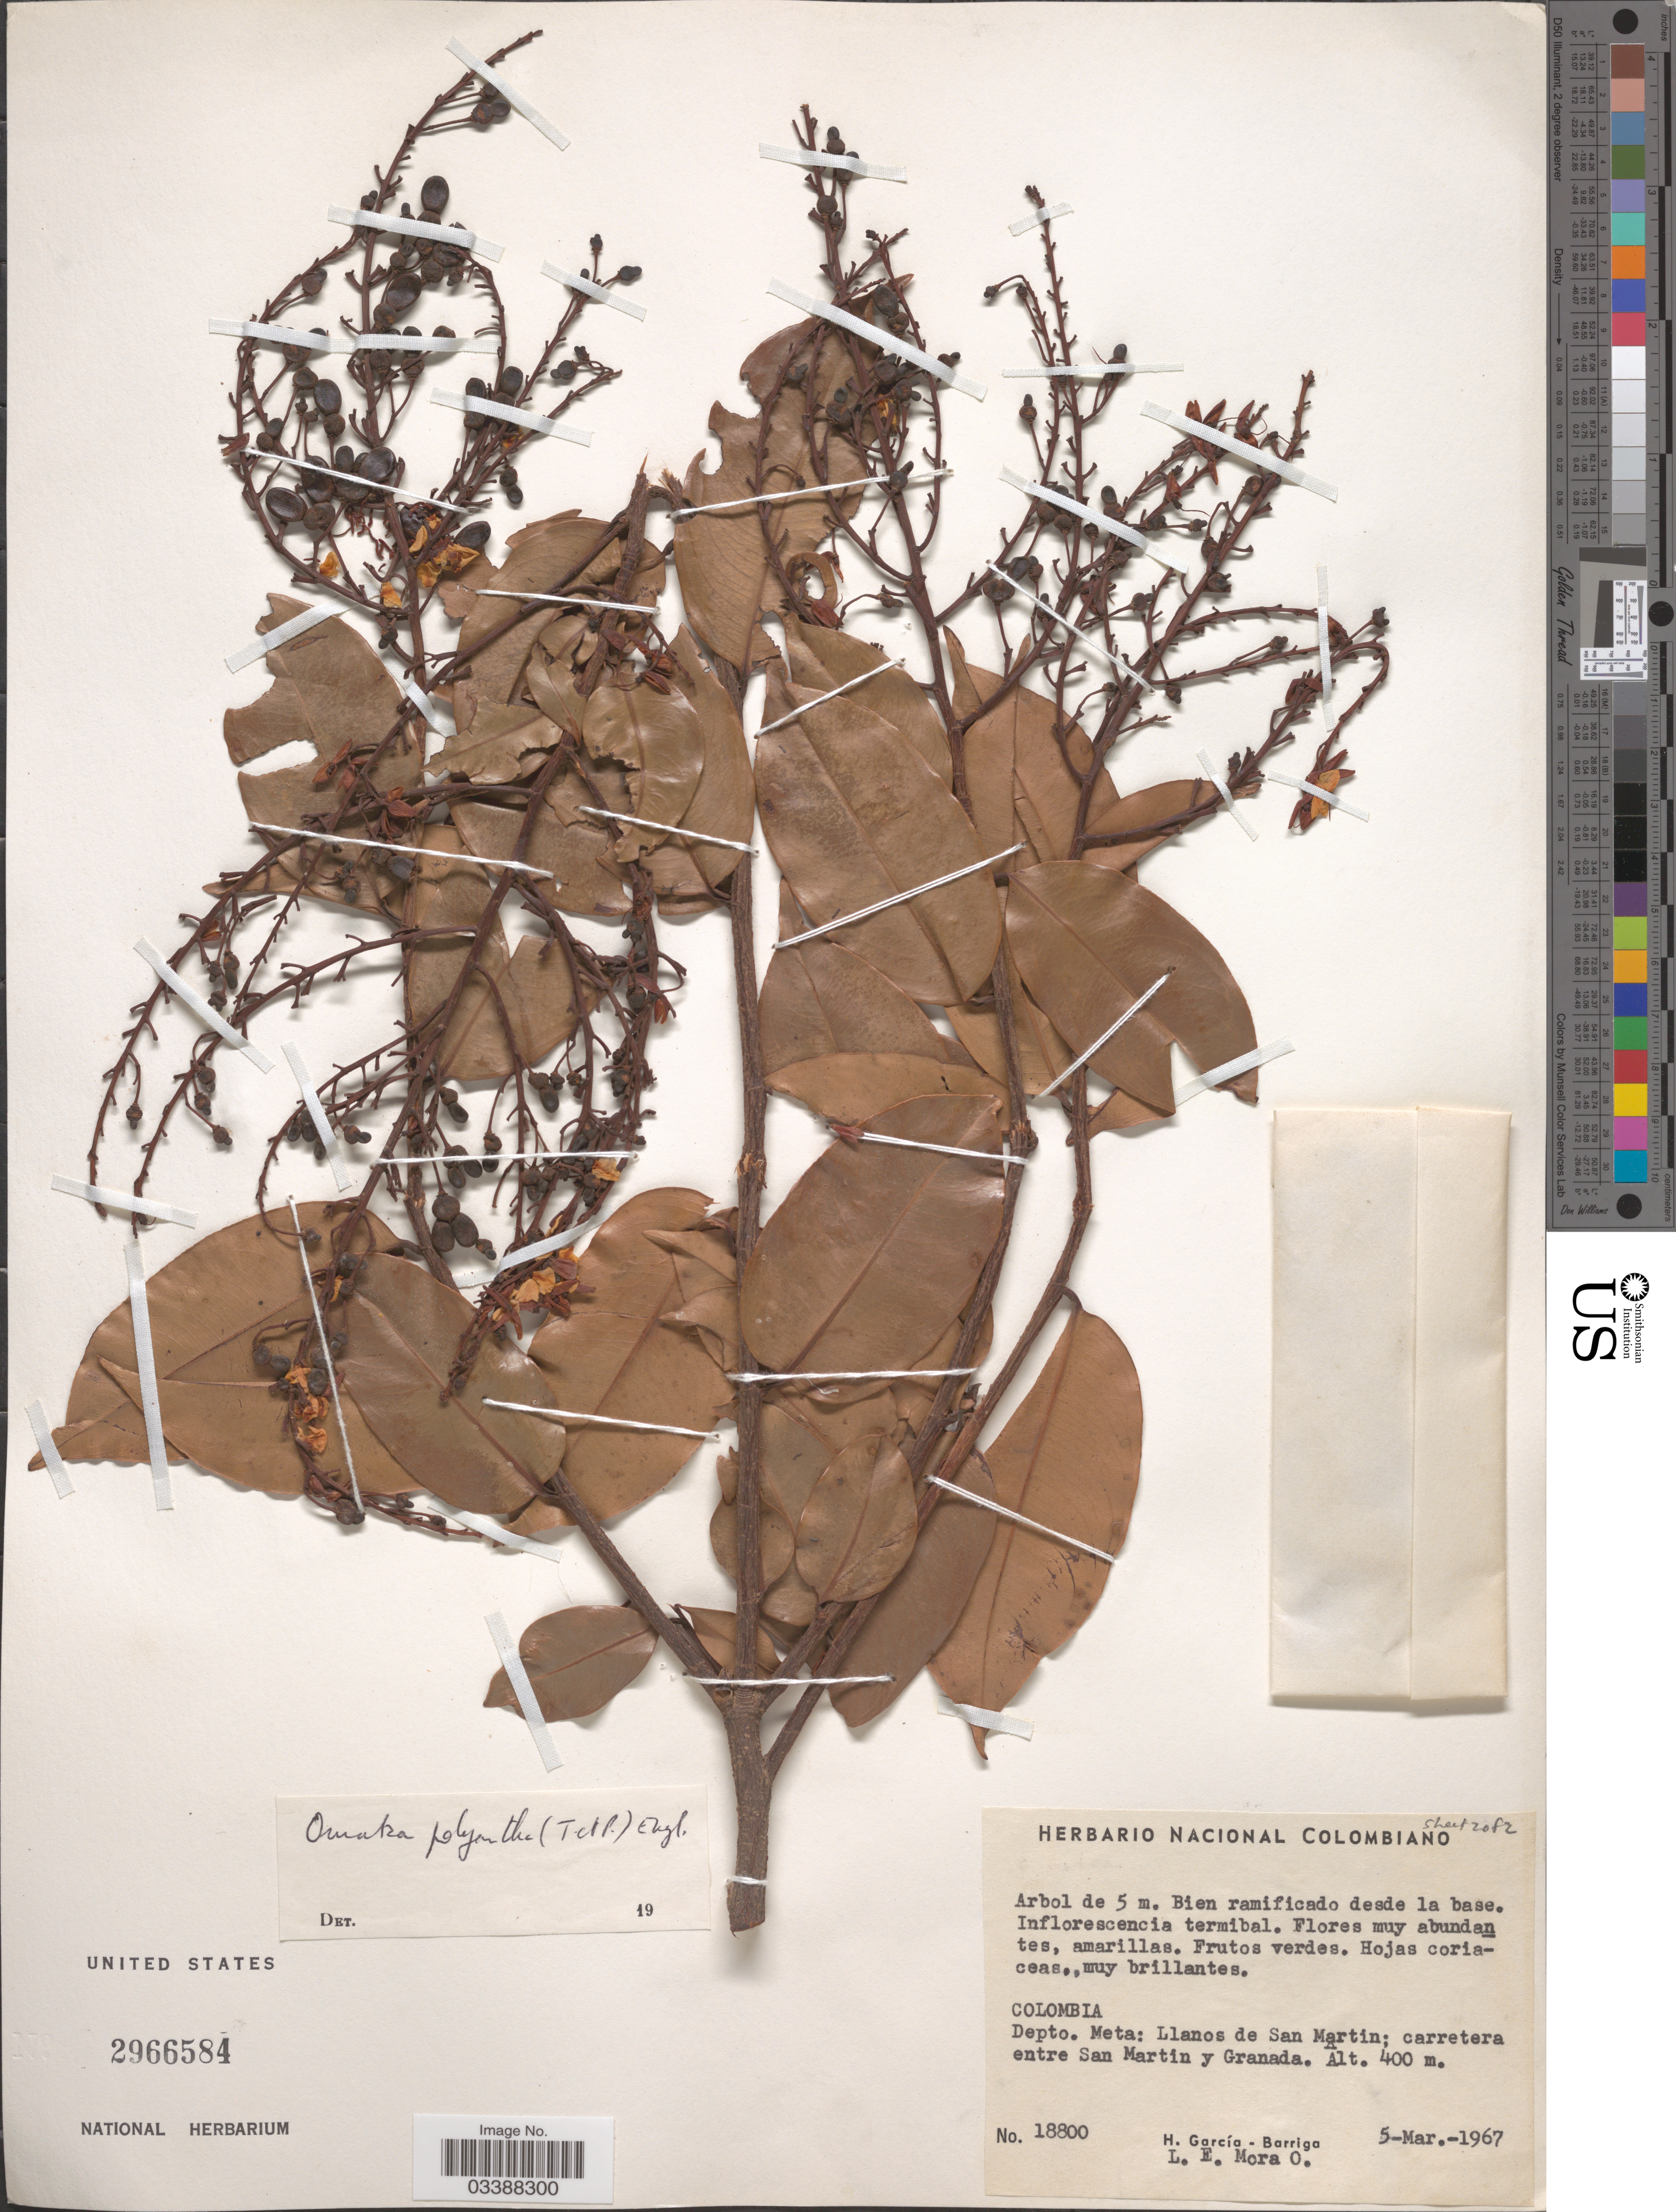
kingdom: Plantae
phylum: Tracheophyta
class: Magnoliopsida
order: Malpighiales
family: Ochnaceae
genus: Ouratea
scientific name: Ouratea polyantha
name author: (Triana & Planch.) Engl.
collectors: H. García Barriga & L. E. Mora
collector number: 18800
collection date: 1967-03-05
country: Colombia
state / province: Meta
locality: Depto. Meta: Llanos de San Martin; carretera entre San Martin y Granada.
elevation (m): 400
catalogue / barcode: US 2966584